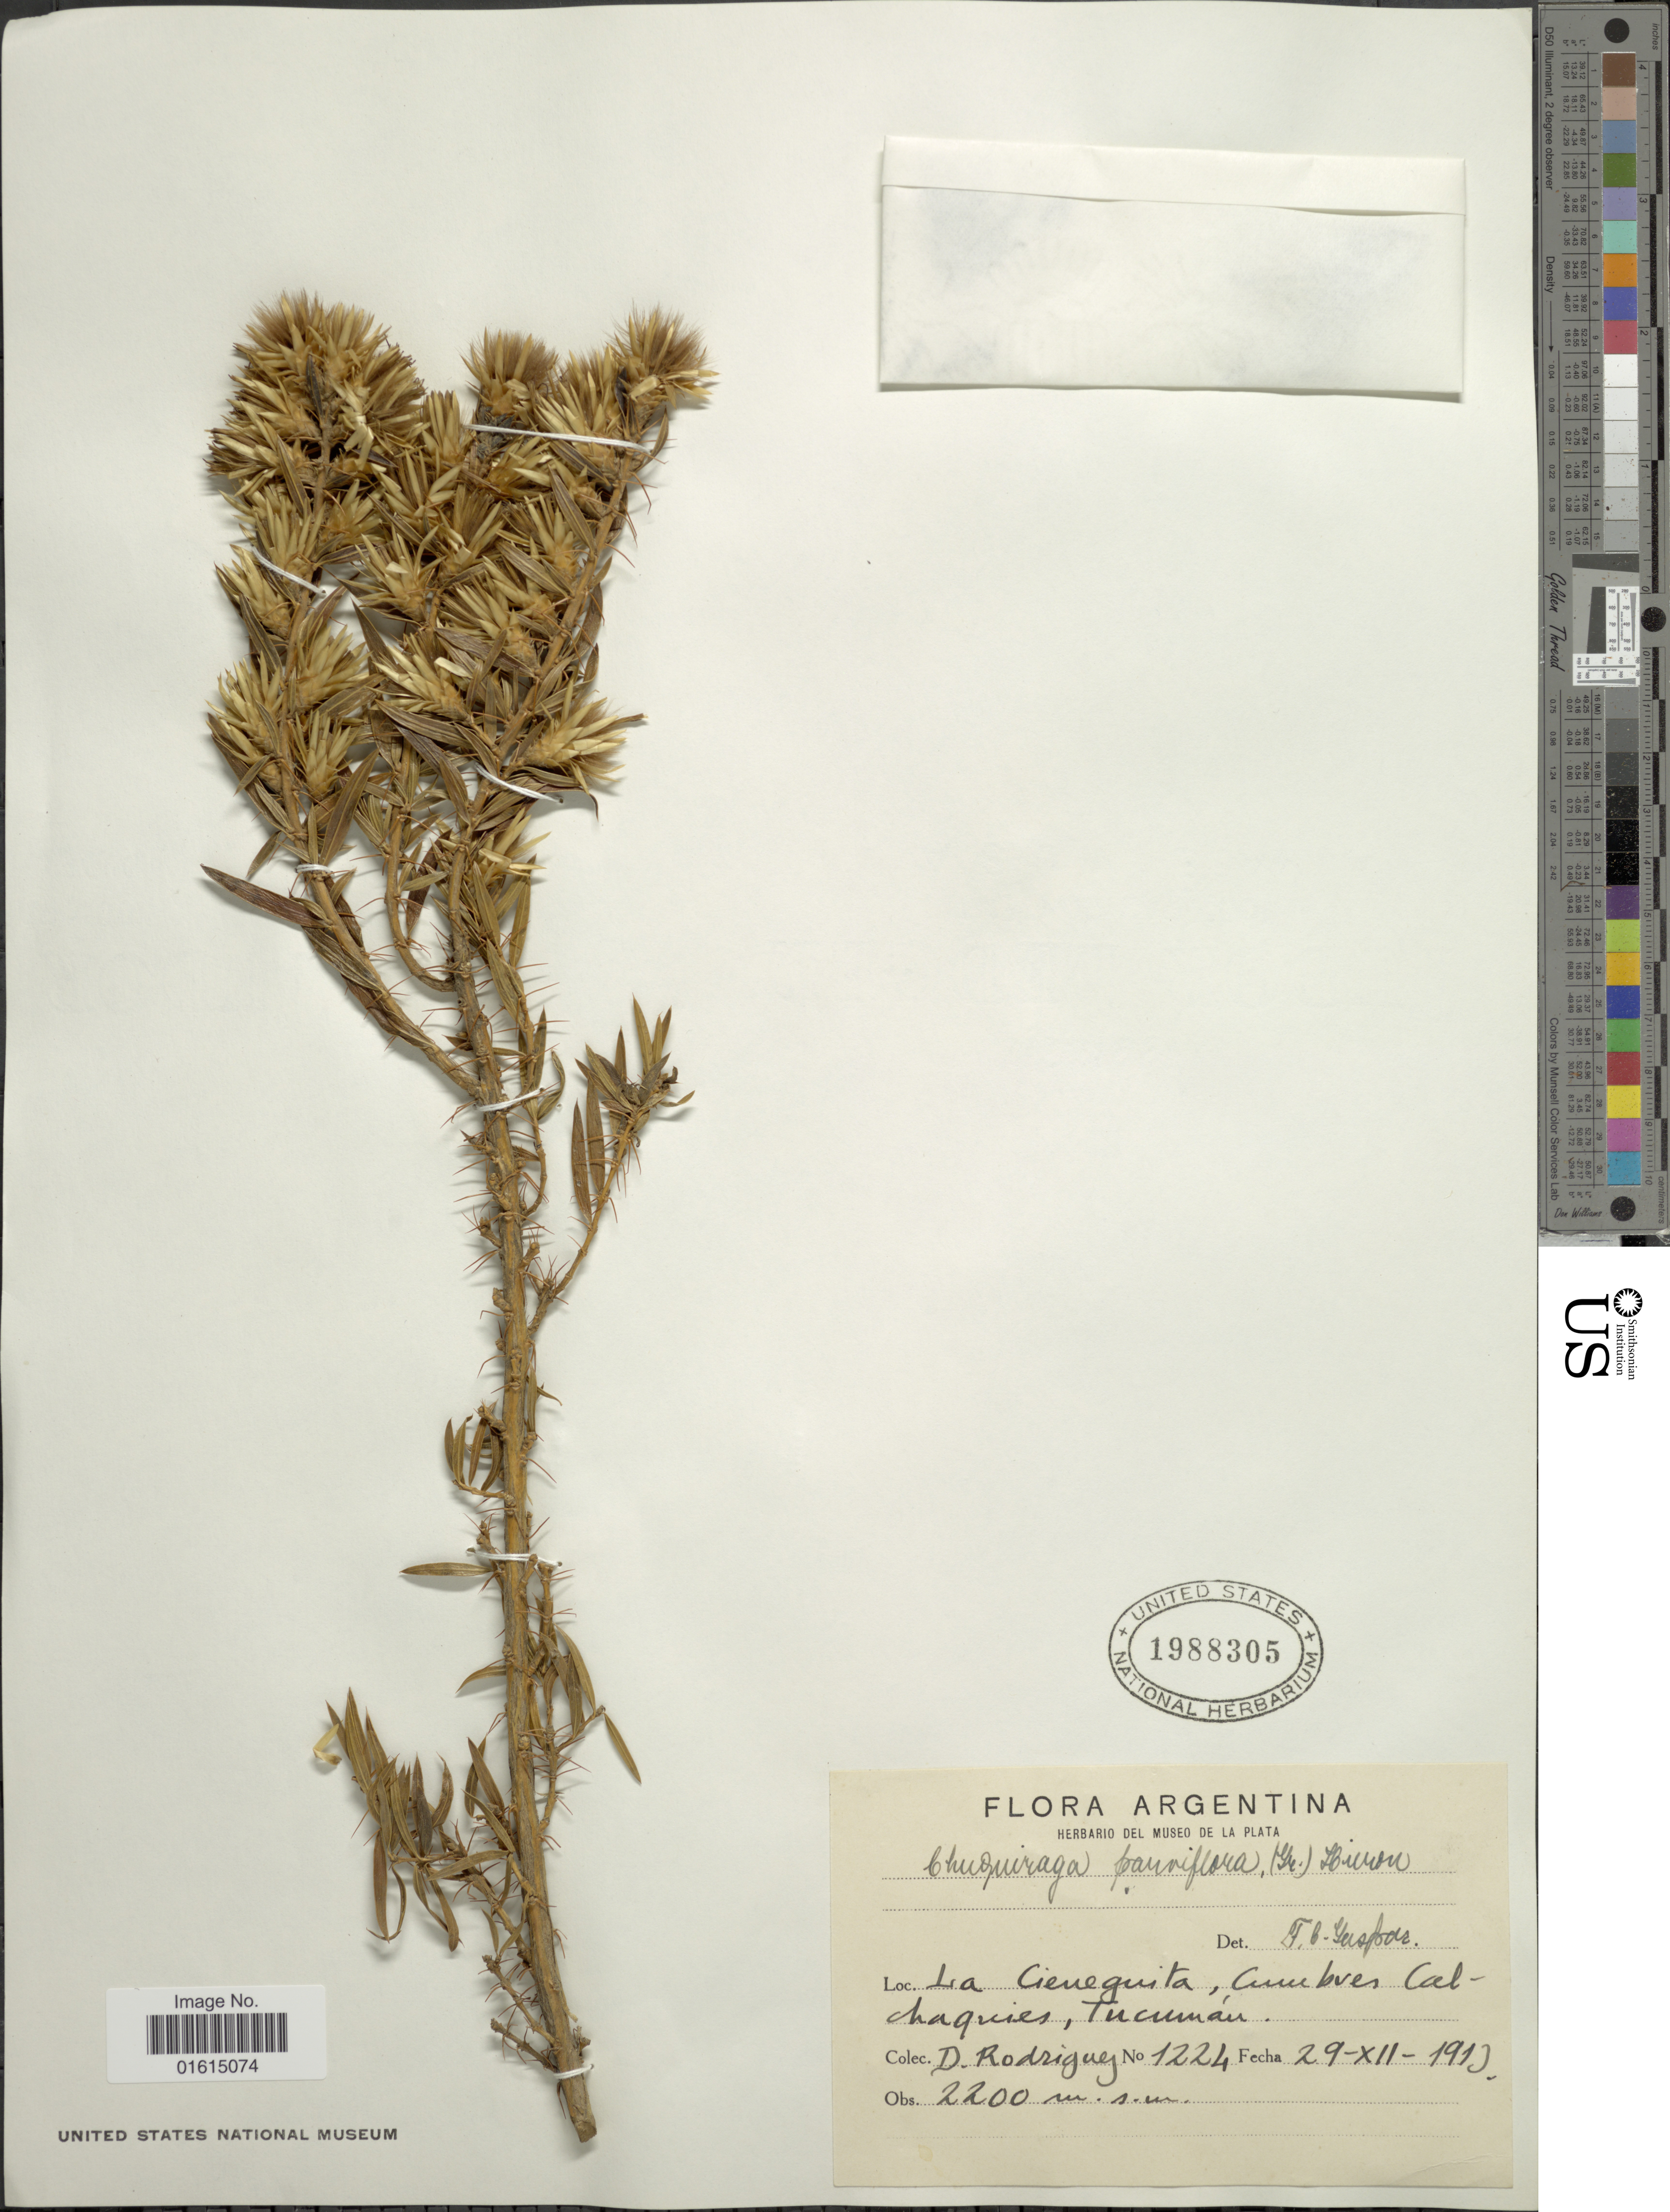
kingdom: Plantae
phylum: Tracheophyta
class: Magnoliopsida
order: Asterales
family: Asteraceae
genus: Chuquiraga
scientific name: Chuquiraga parviflora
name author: (Griseb.) Hieron.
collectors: D. Rodriguez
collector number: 1224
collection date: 1911-12-29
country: Argentina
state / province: Tucuman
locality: La Cieneguita, Cumbres Calchaquies.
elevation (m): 2200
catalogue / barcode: US 1988305